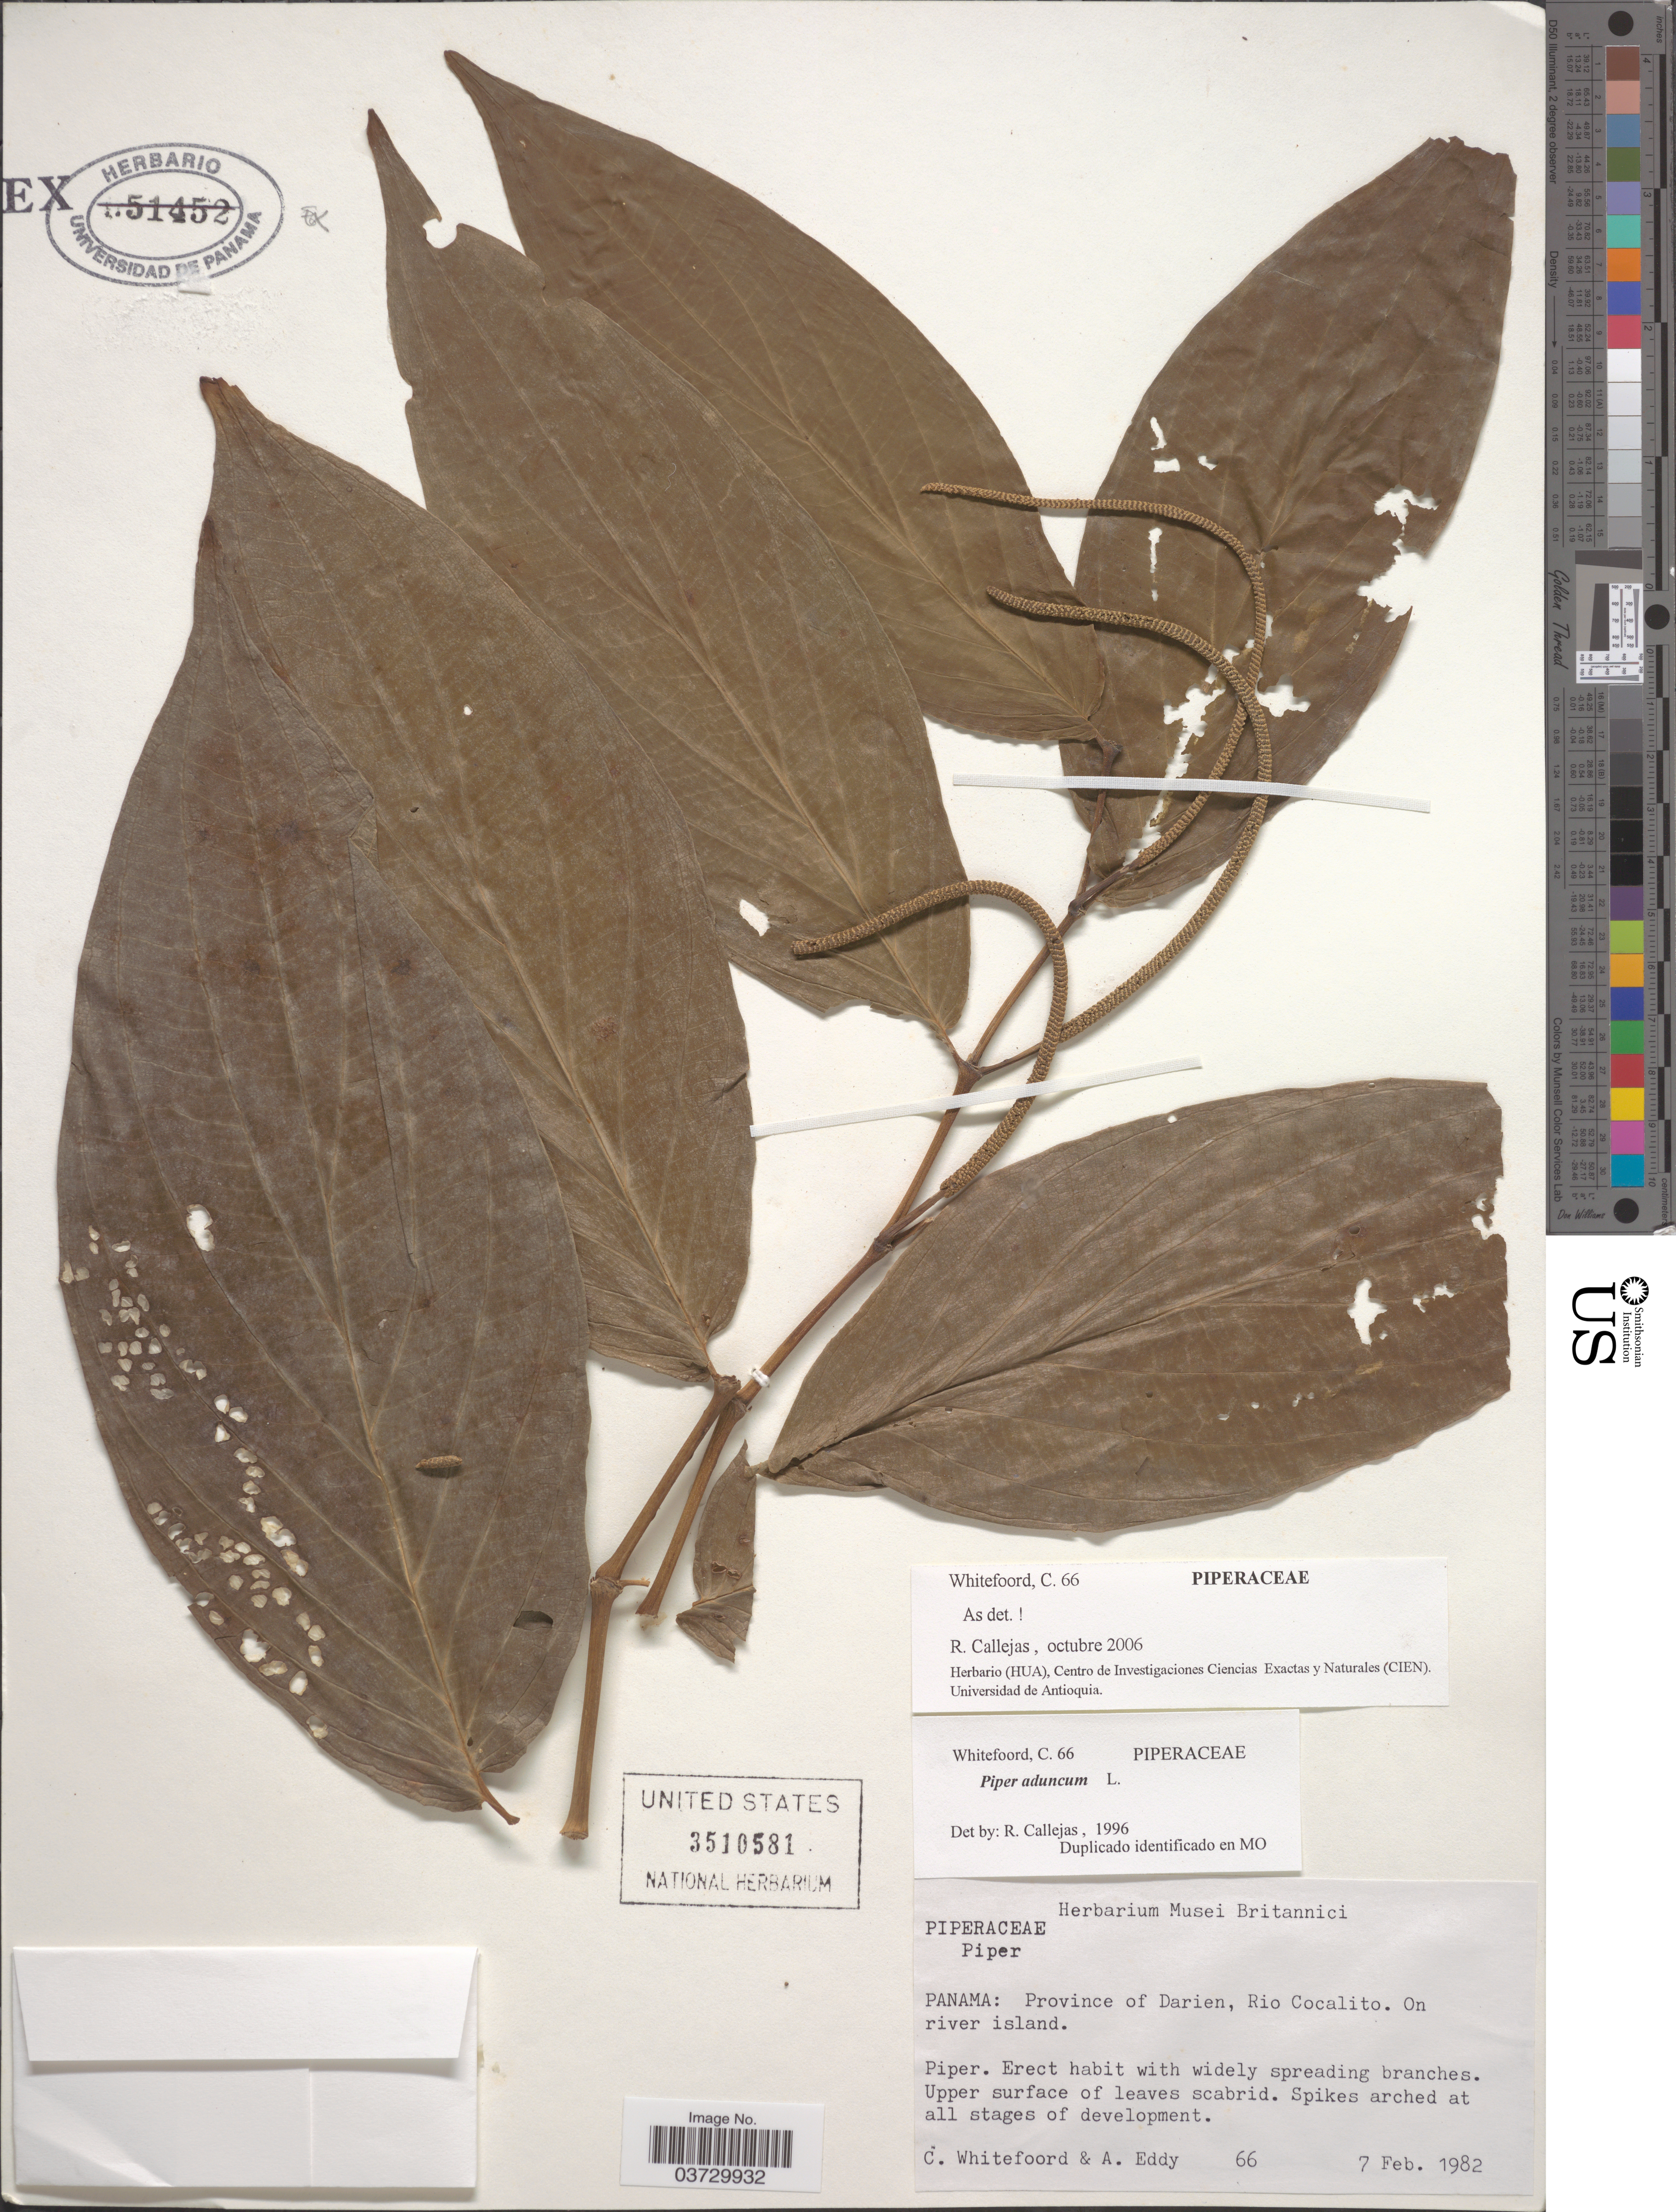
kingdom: Plantae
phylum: Tracheophyta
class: Magnoliopsida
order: Piperales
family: Piperaceae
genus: Piper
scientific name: Piper aduncum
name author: L.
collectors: C. Whitefoord & A. Eddy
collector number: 66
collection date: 1982-02-07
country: Panama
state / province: Darien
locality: Rio Cocalito. On river island.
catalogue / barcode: US 3510581